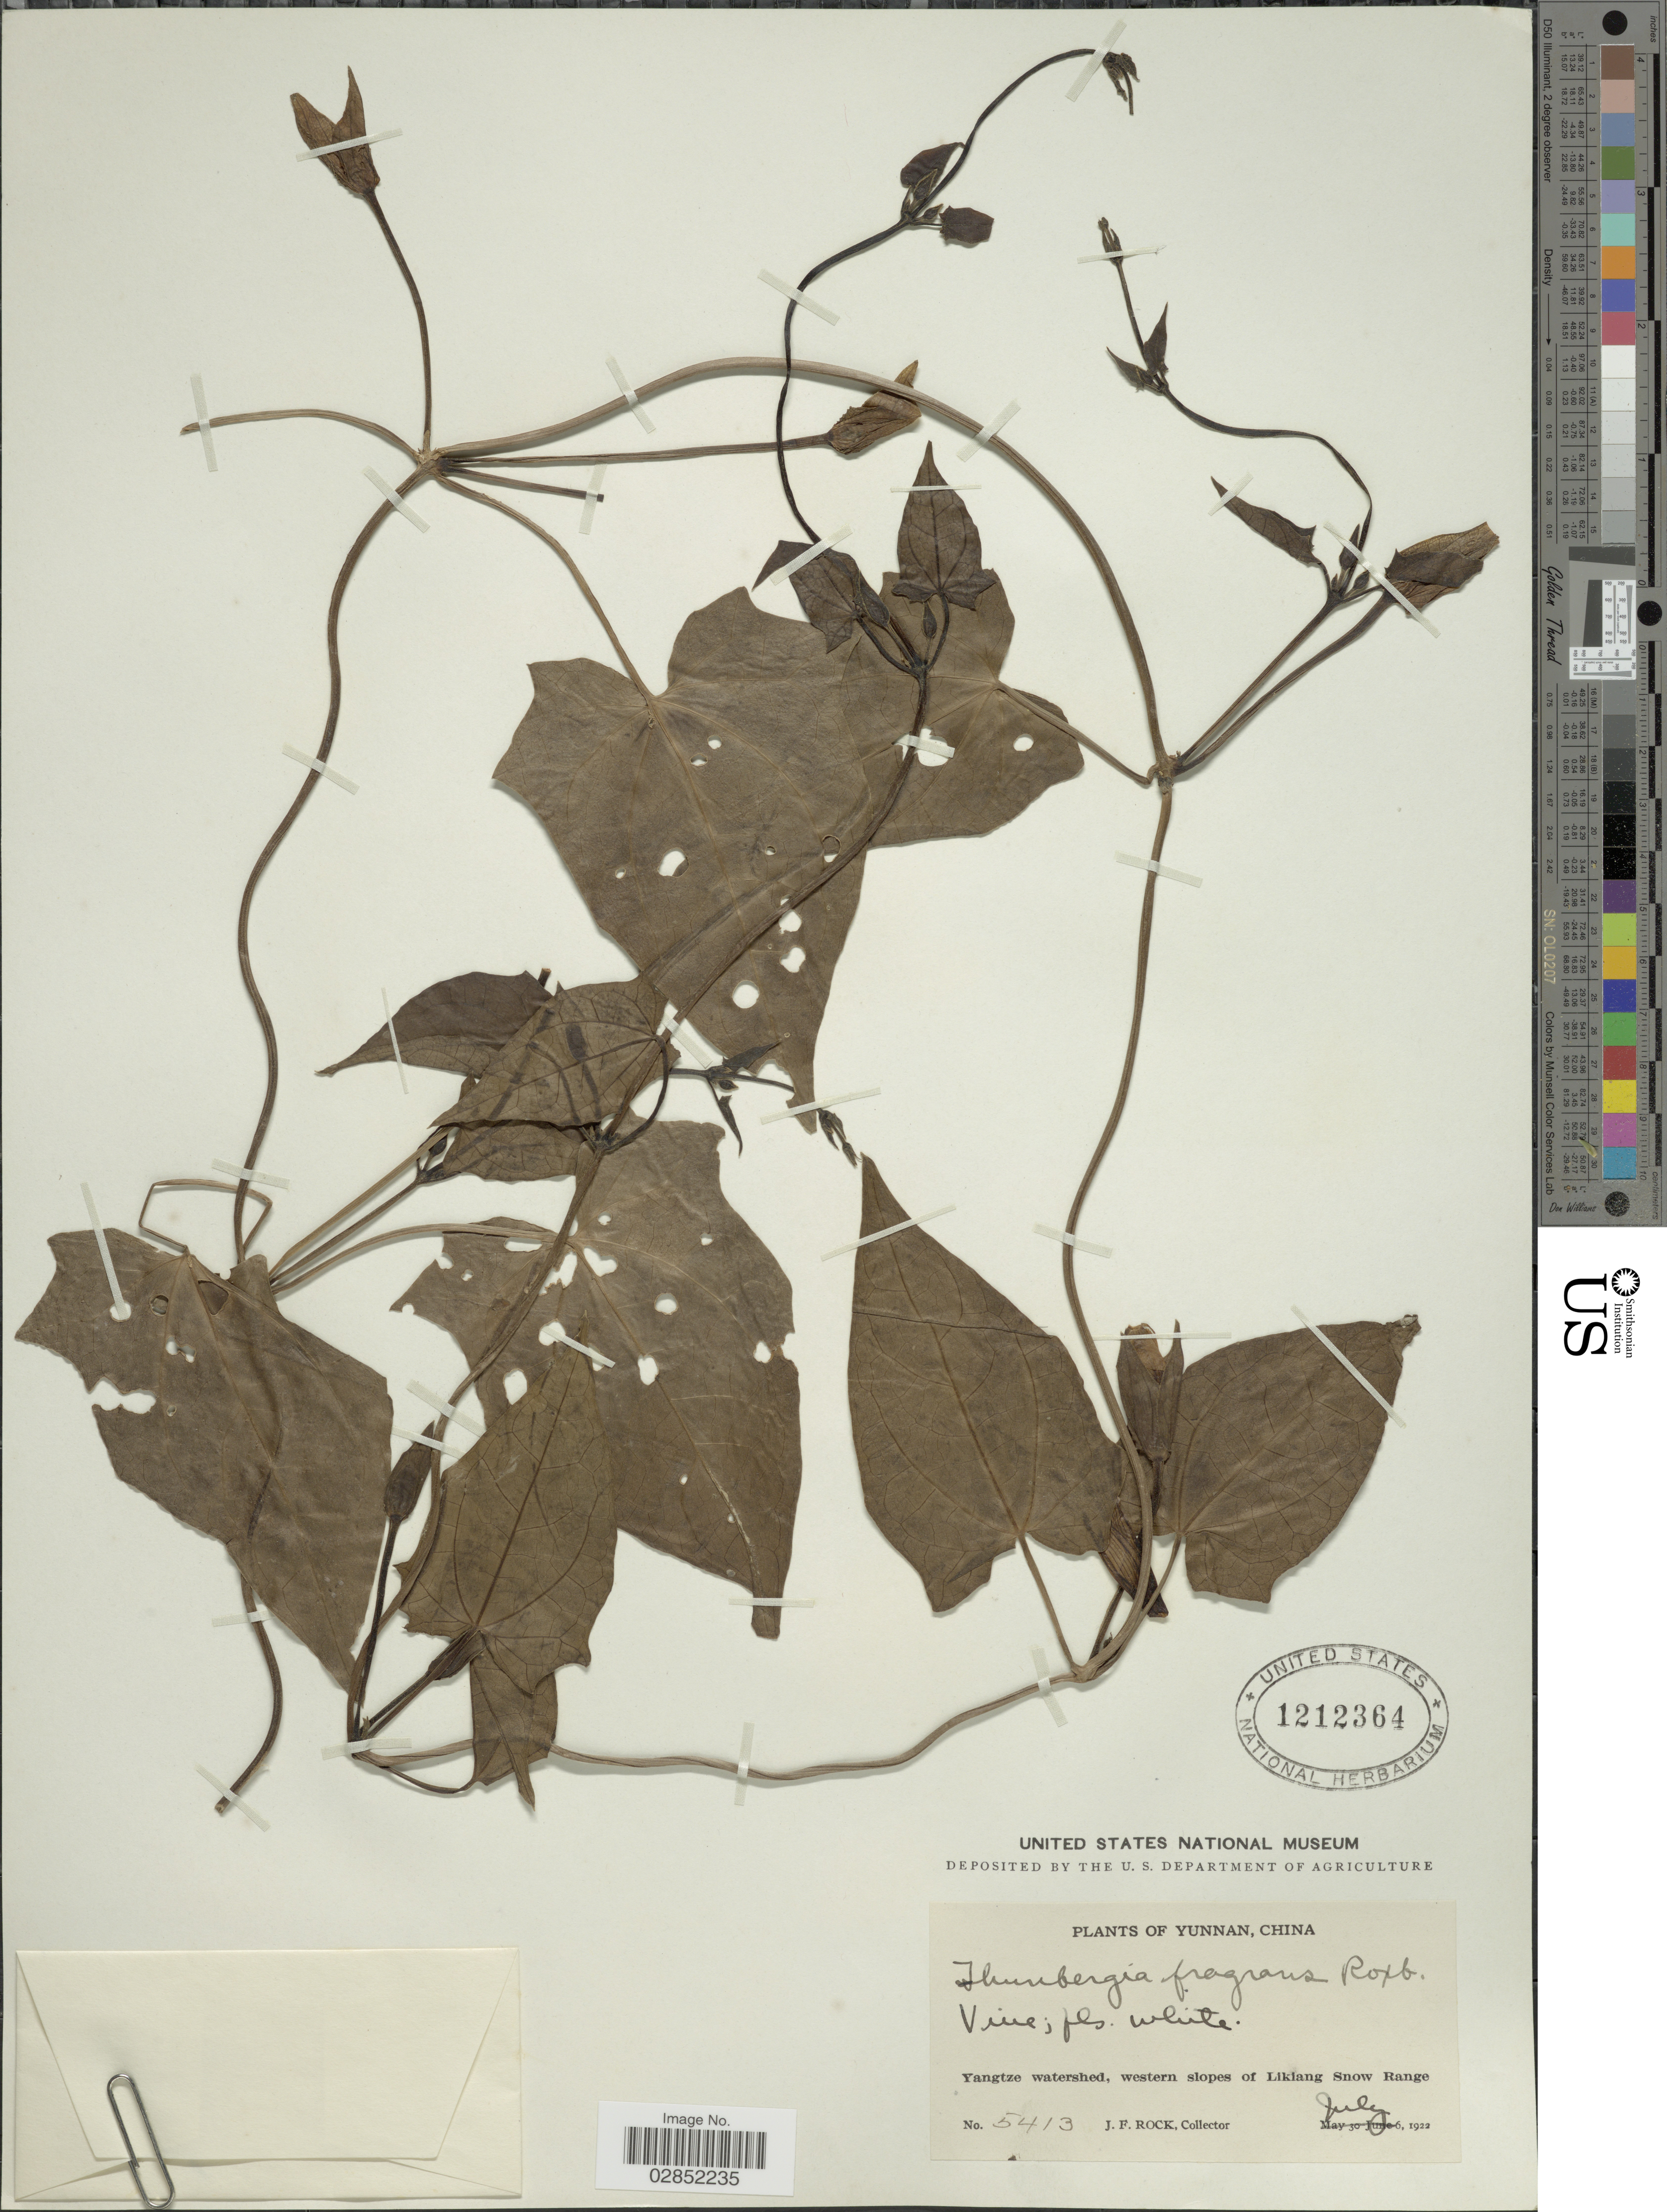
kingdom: Plantae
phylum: Tracheophyta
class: Magnoliopsida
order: Lamiales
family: Acanthaceae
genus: Thunbergia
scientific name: Thunbergia fragrans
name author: Roxb.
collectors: J. Rock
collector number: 5413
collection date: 1922-07-06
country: China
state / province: Yunnan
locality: Yangtze watershed, western slopes of Likiang Snow Range.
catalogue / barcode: US 1212364